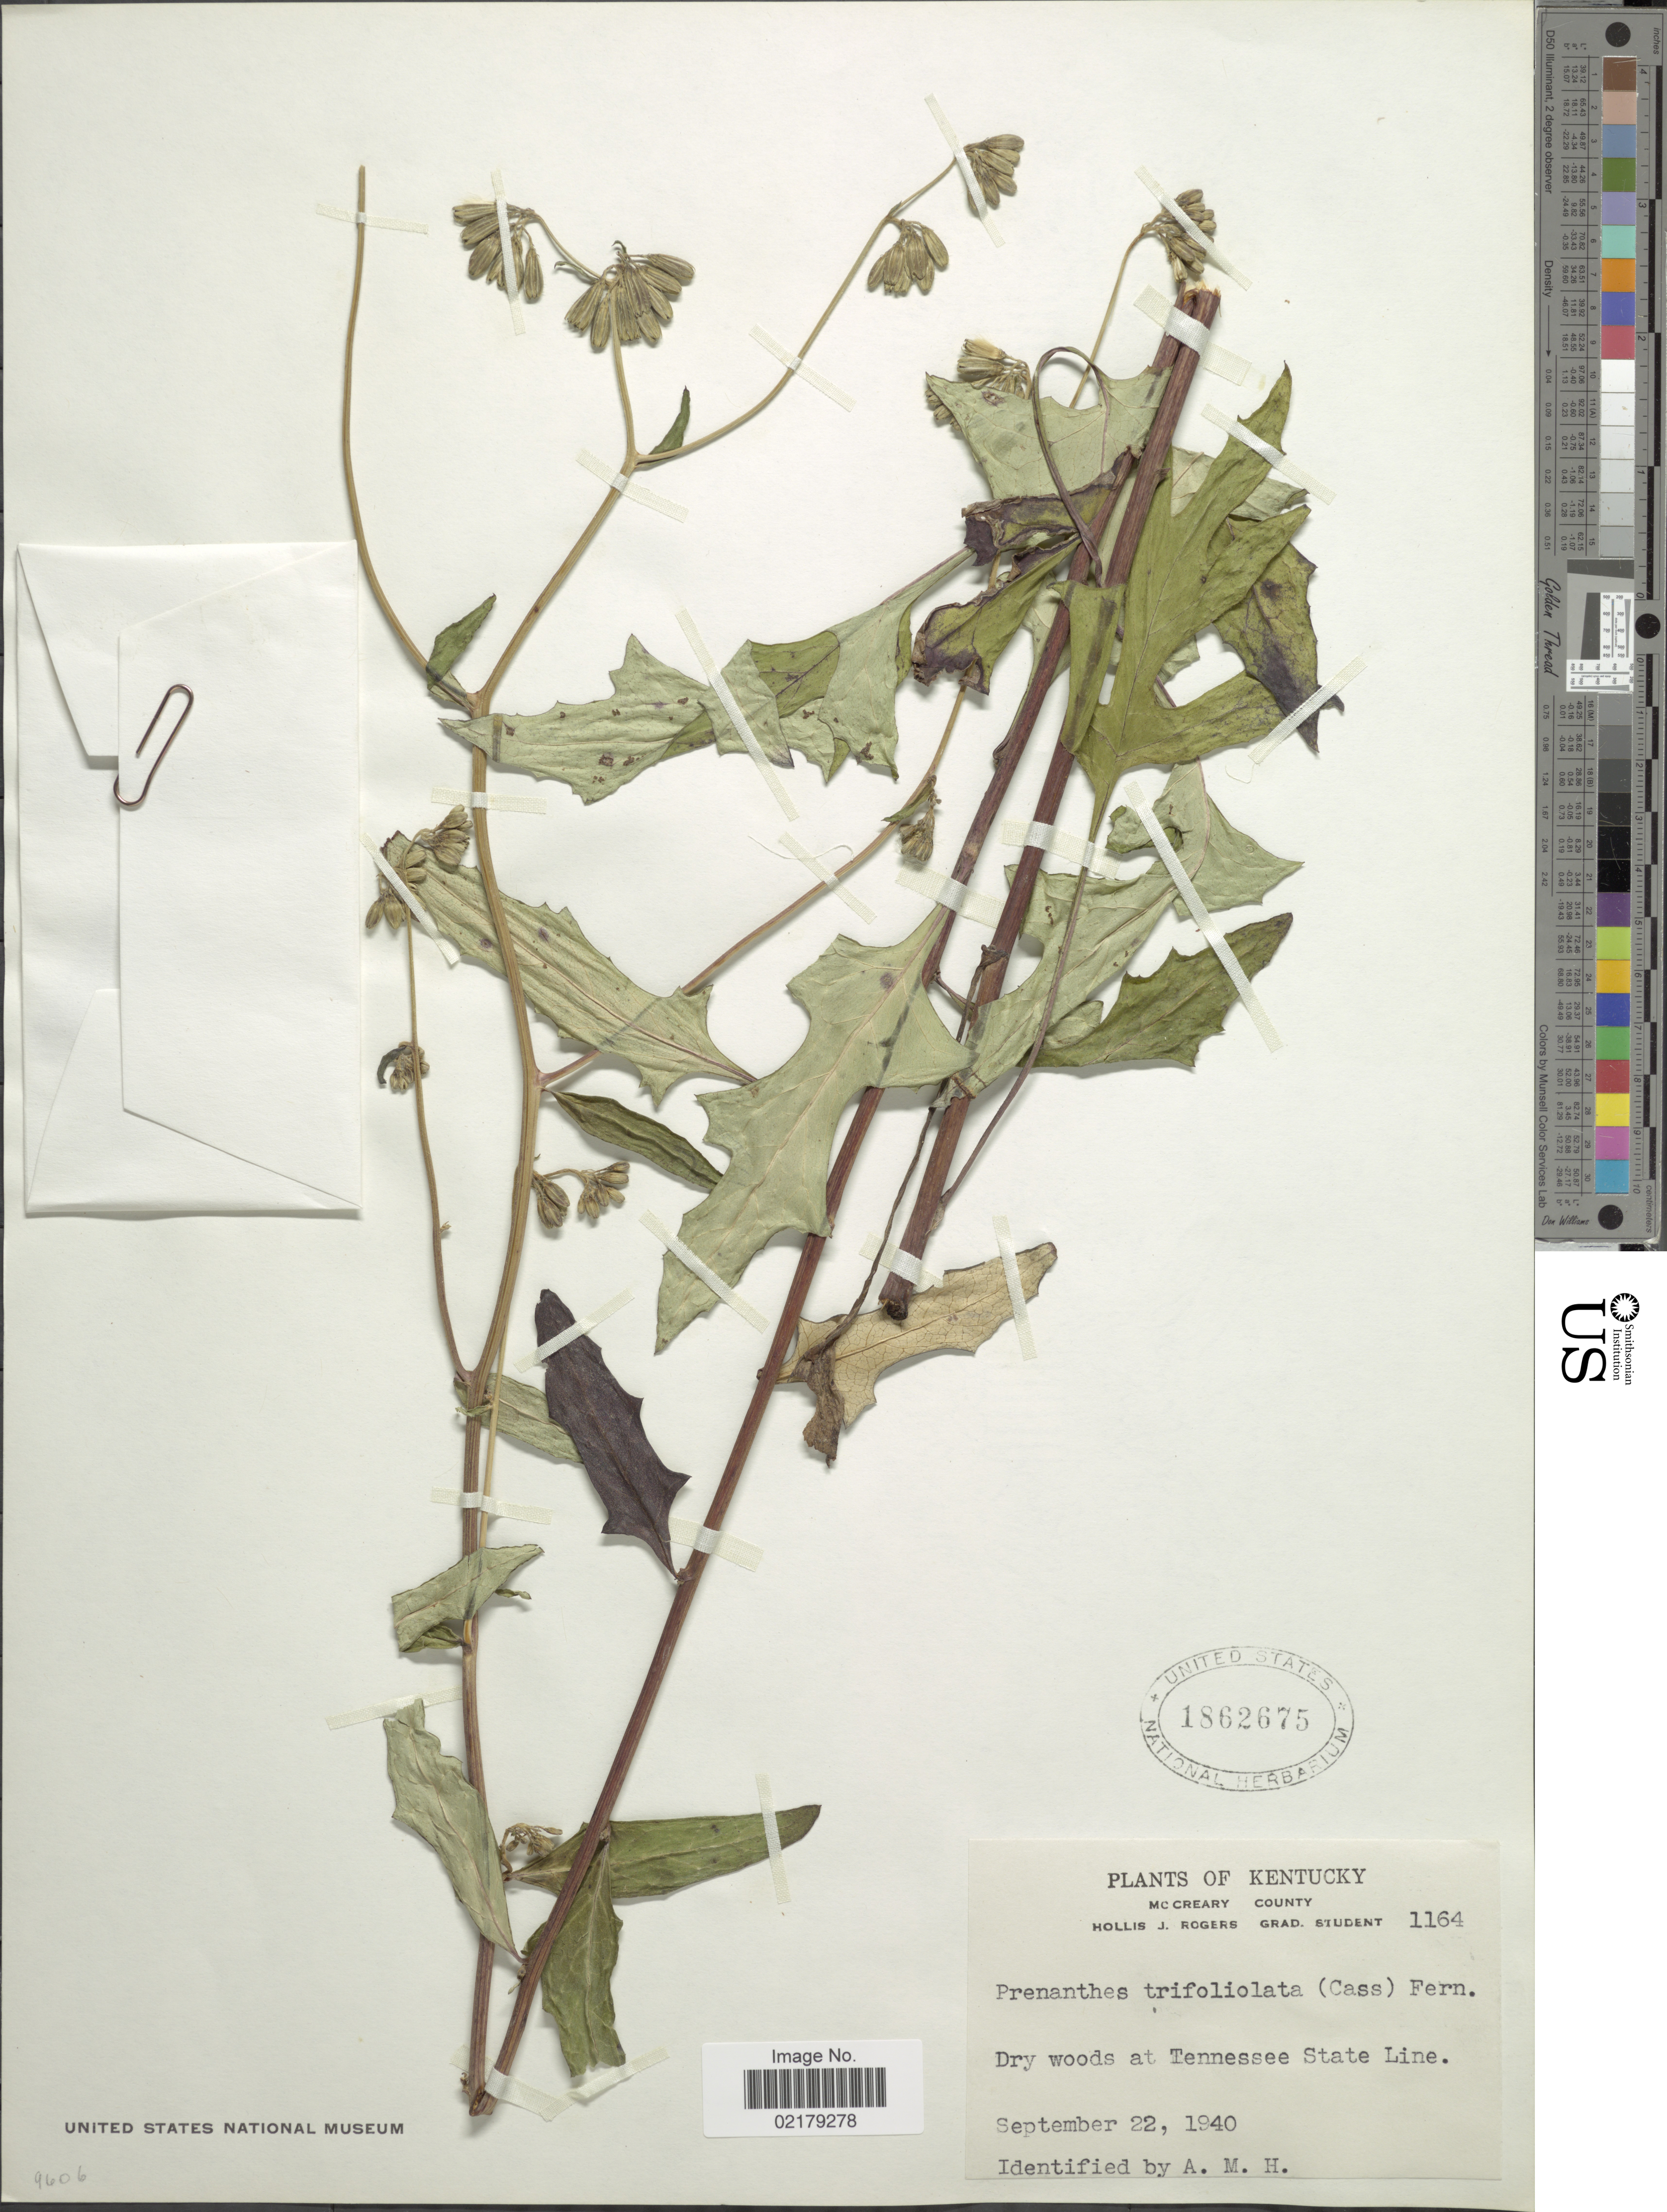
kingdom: Plantae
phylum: Tracheophyta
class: Magnoliopsida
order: Asterales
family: Asteraceae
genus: Nabalus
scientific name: Nabalus trifoliolatus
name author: Cass.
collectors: H. J. Rogers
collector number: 1164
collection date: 1940-09-22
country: United States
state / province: Kentucky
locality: Mc Creary County, Dry woods at Tennessee State line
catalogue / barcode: US 1862675